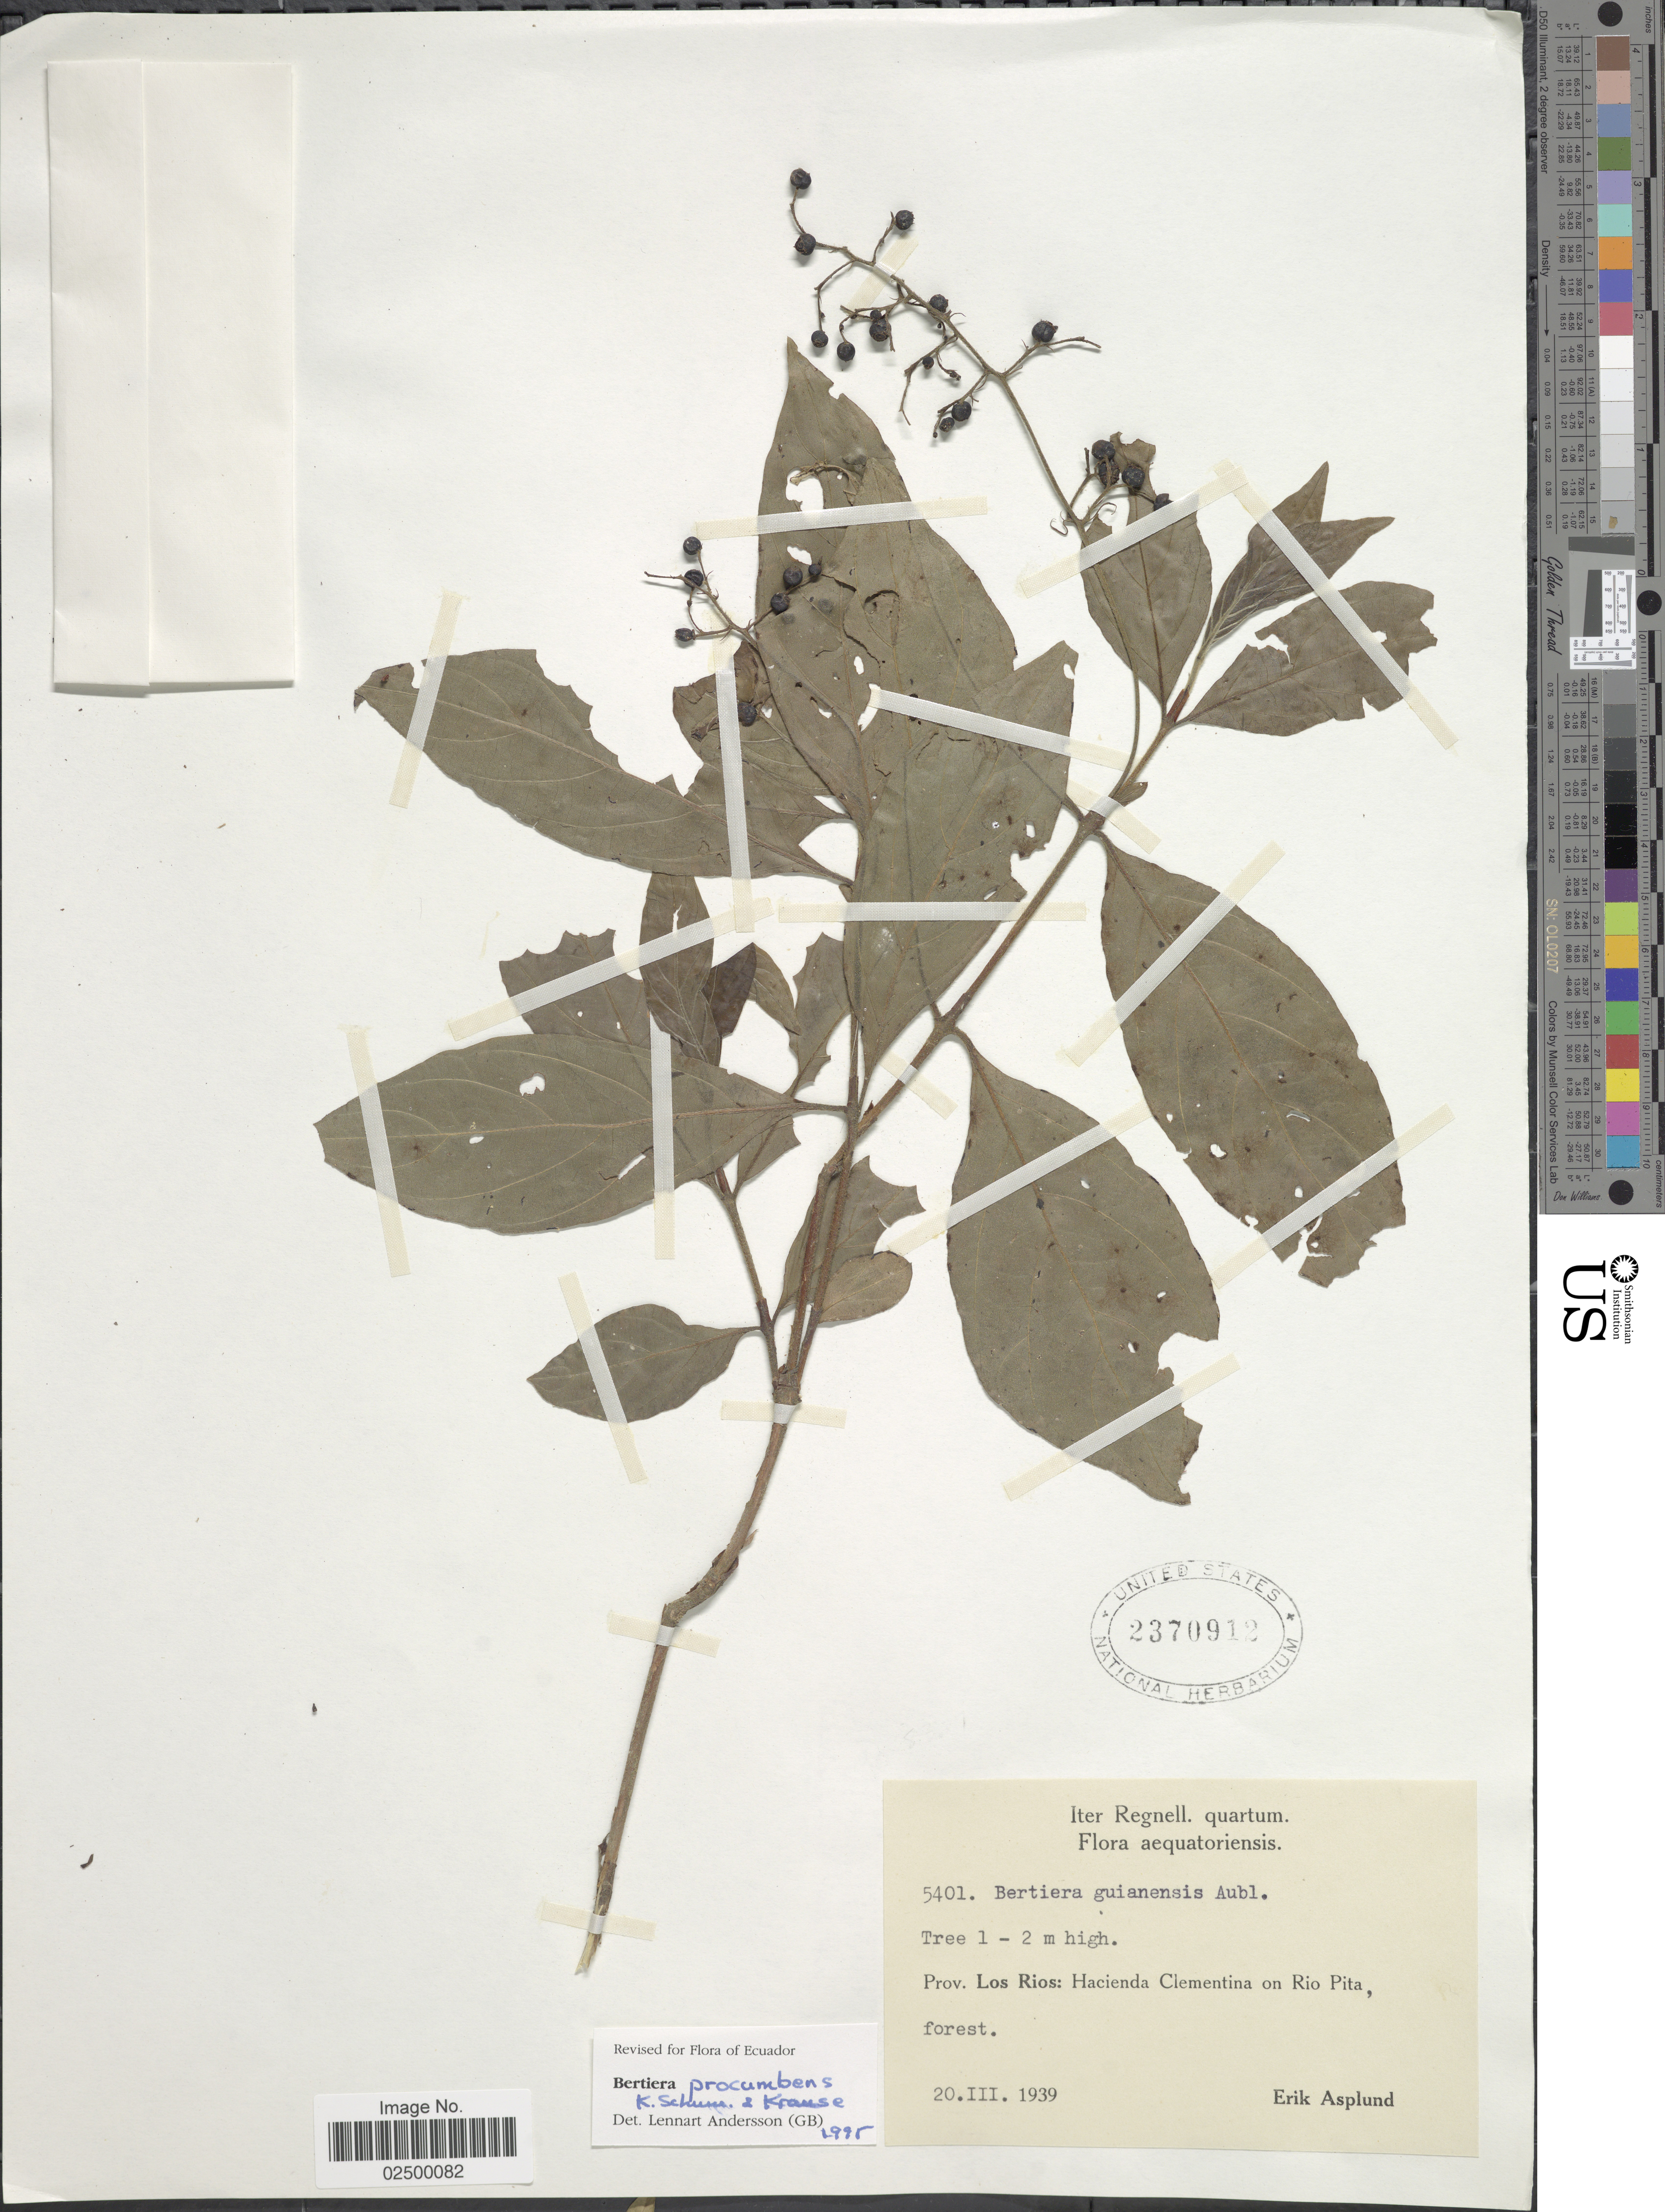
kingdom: Plantae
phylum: Tracheophyta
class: Magnoliopsida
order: Gentianales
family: Rubiaceae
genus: Bertiera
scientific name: Bertiera procumbens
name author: K. Schum. & K. Krause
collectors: E. Asplund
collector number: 5401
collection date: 1939-03-20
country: Ecuador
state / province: Los Ríos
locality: Hacienda Clementina on Rio Pita, forest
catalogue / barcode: US 2370912